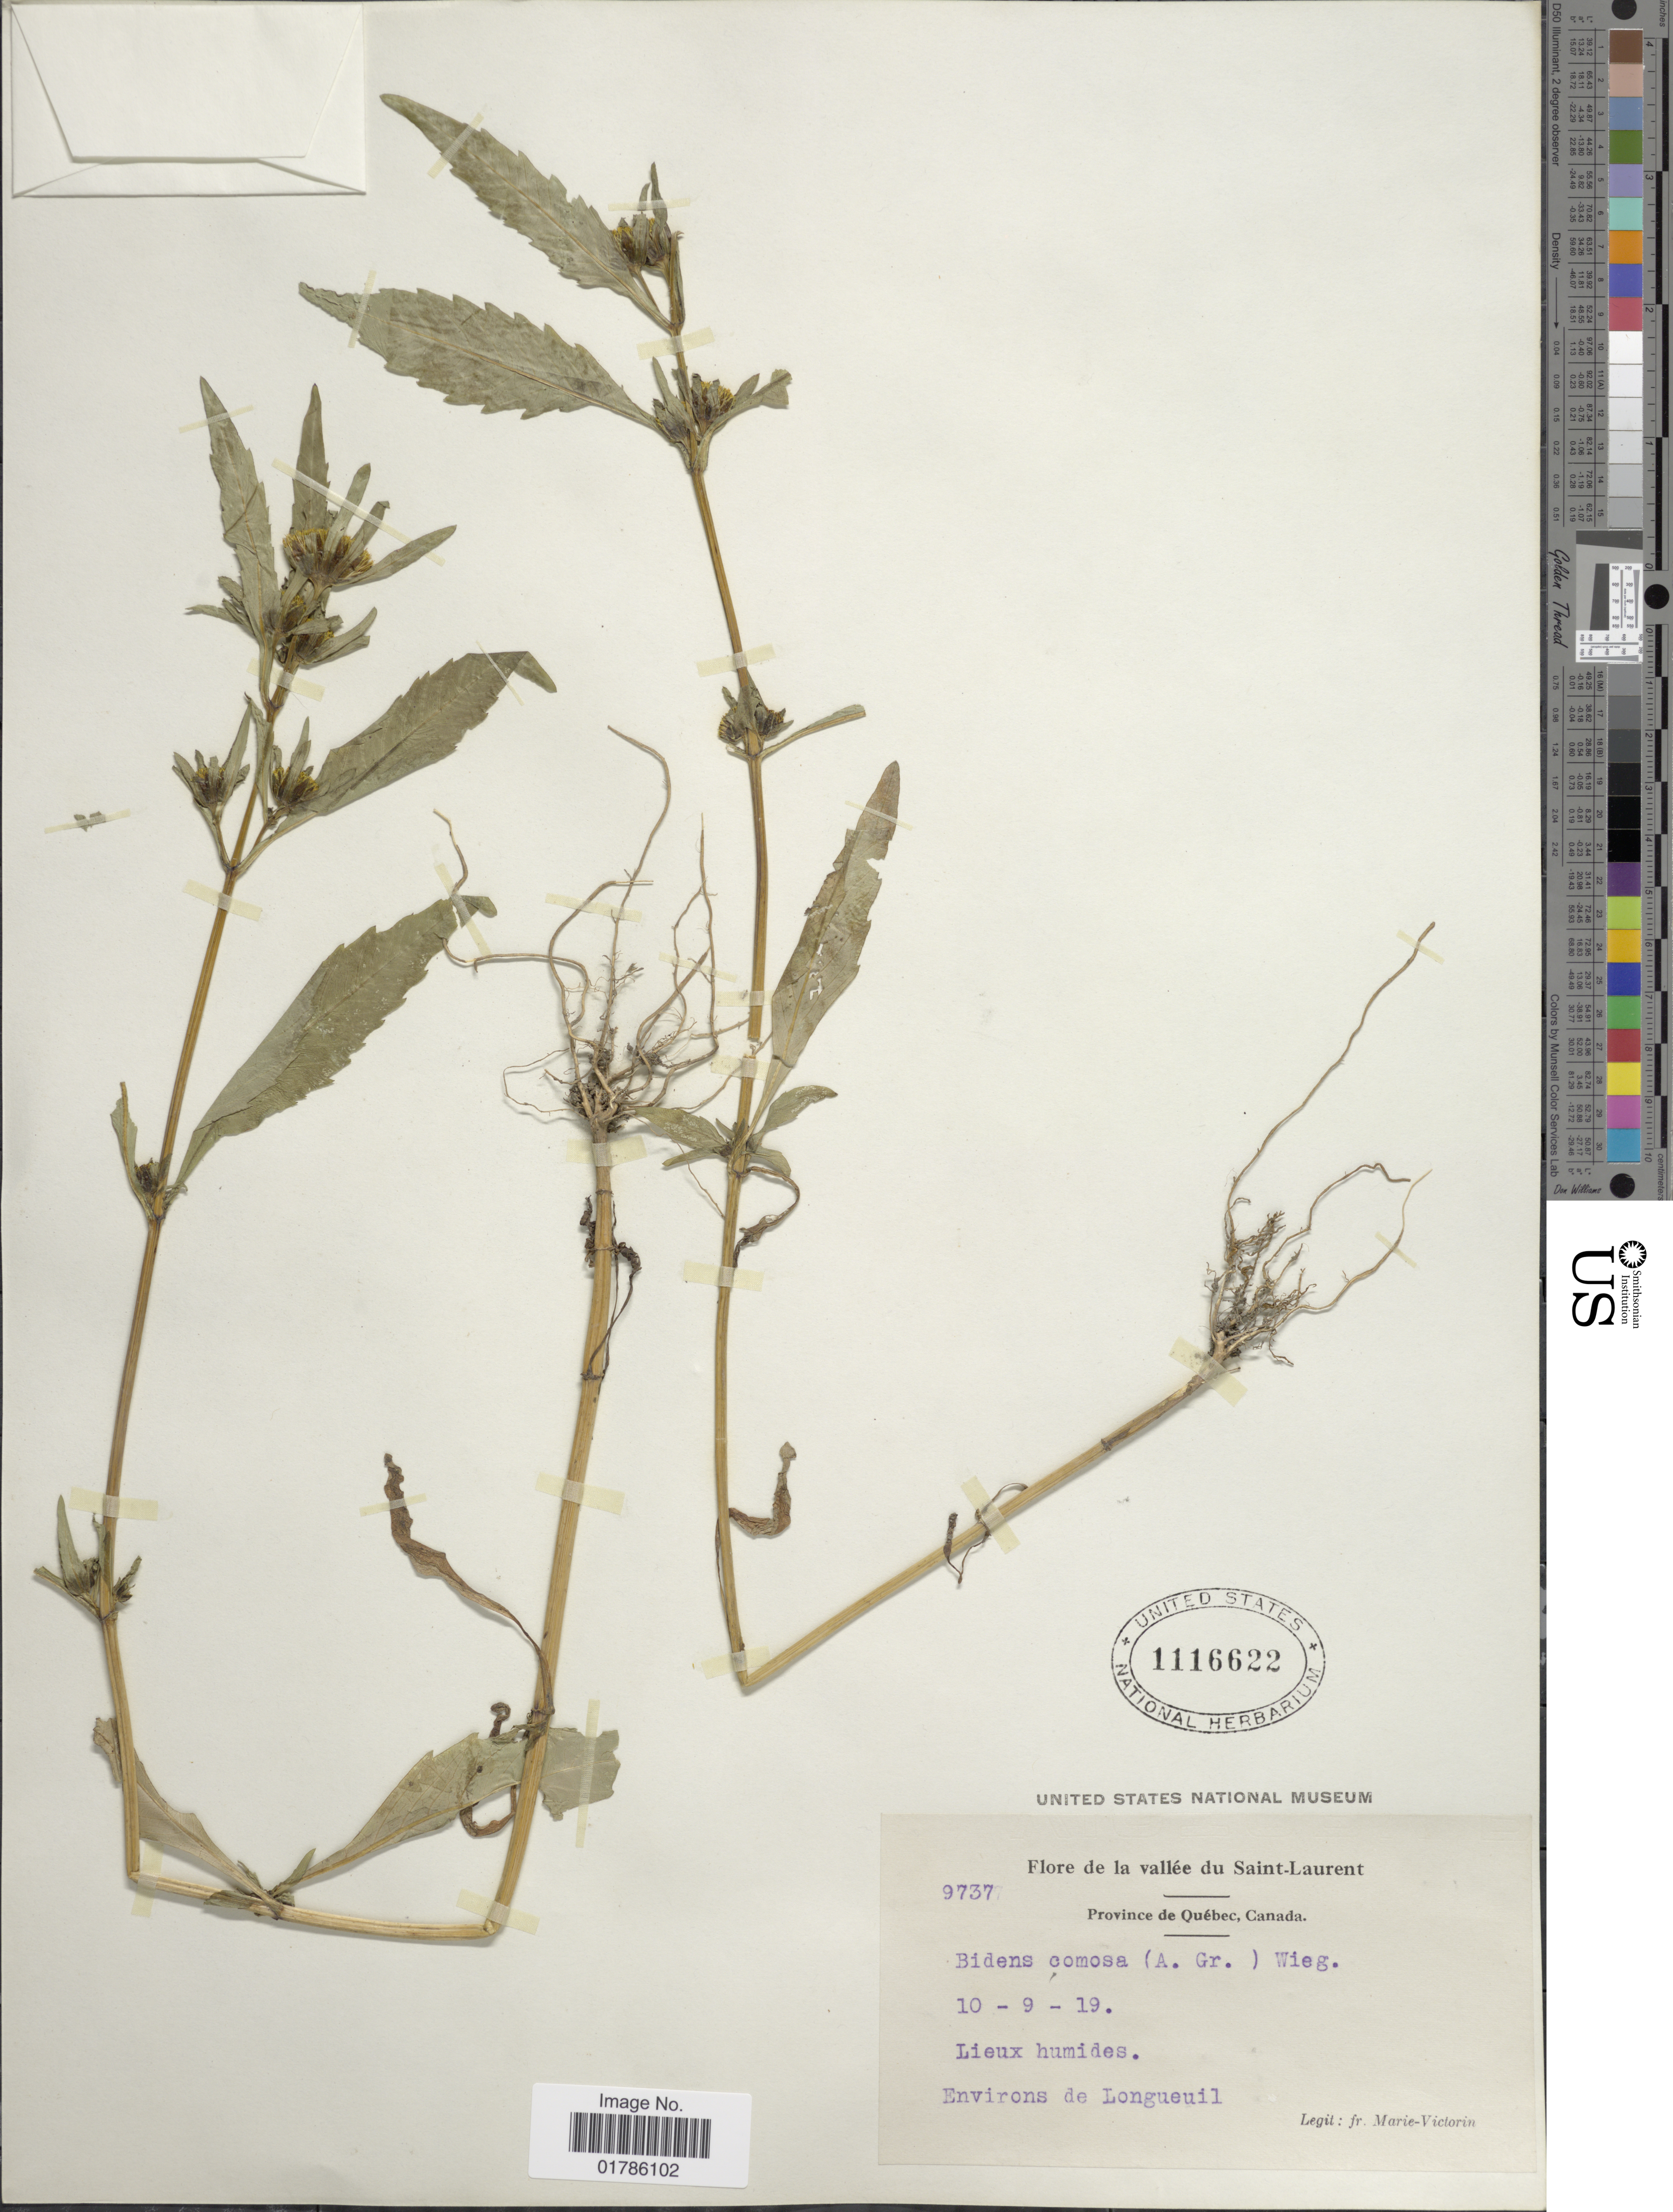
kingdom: Plantae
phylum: Tracheophyta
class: Magnoliopsida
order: Asterales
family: Asteraceae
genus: Bidens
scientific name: Bidens comosa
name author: (A. Gray) Wiegand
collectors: Fr. Marie-Victorin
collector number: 9737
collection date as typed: Transcribed d/m/y: 10/9/19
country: Canada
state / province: Quebec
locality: Environs de Longueuil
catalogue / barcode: US 1116622